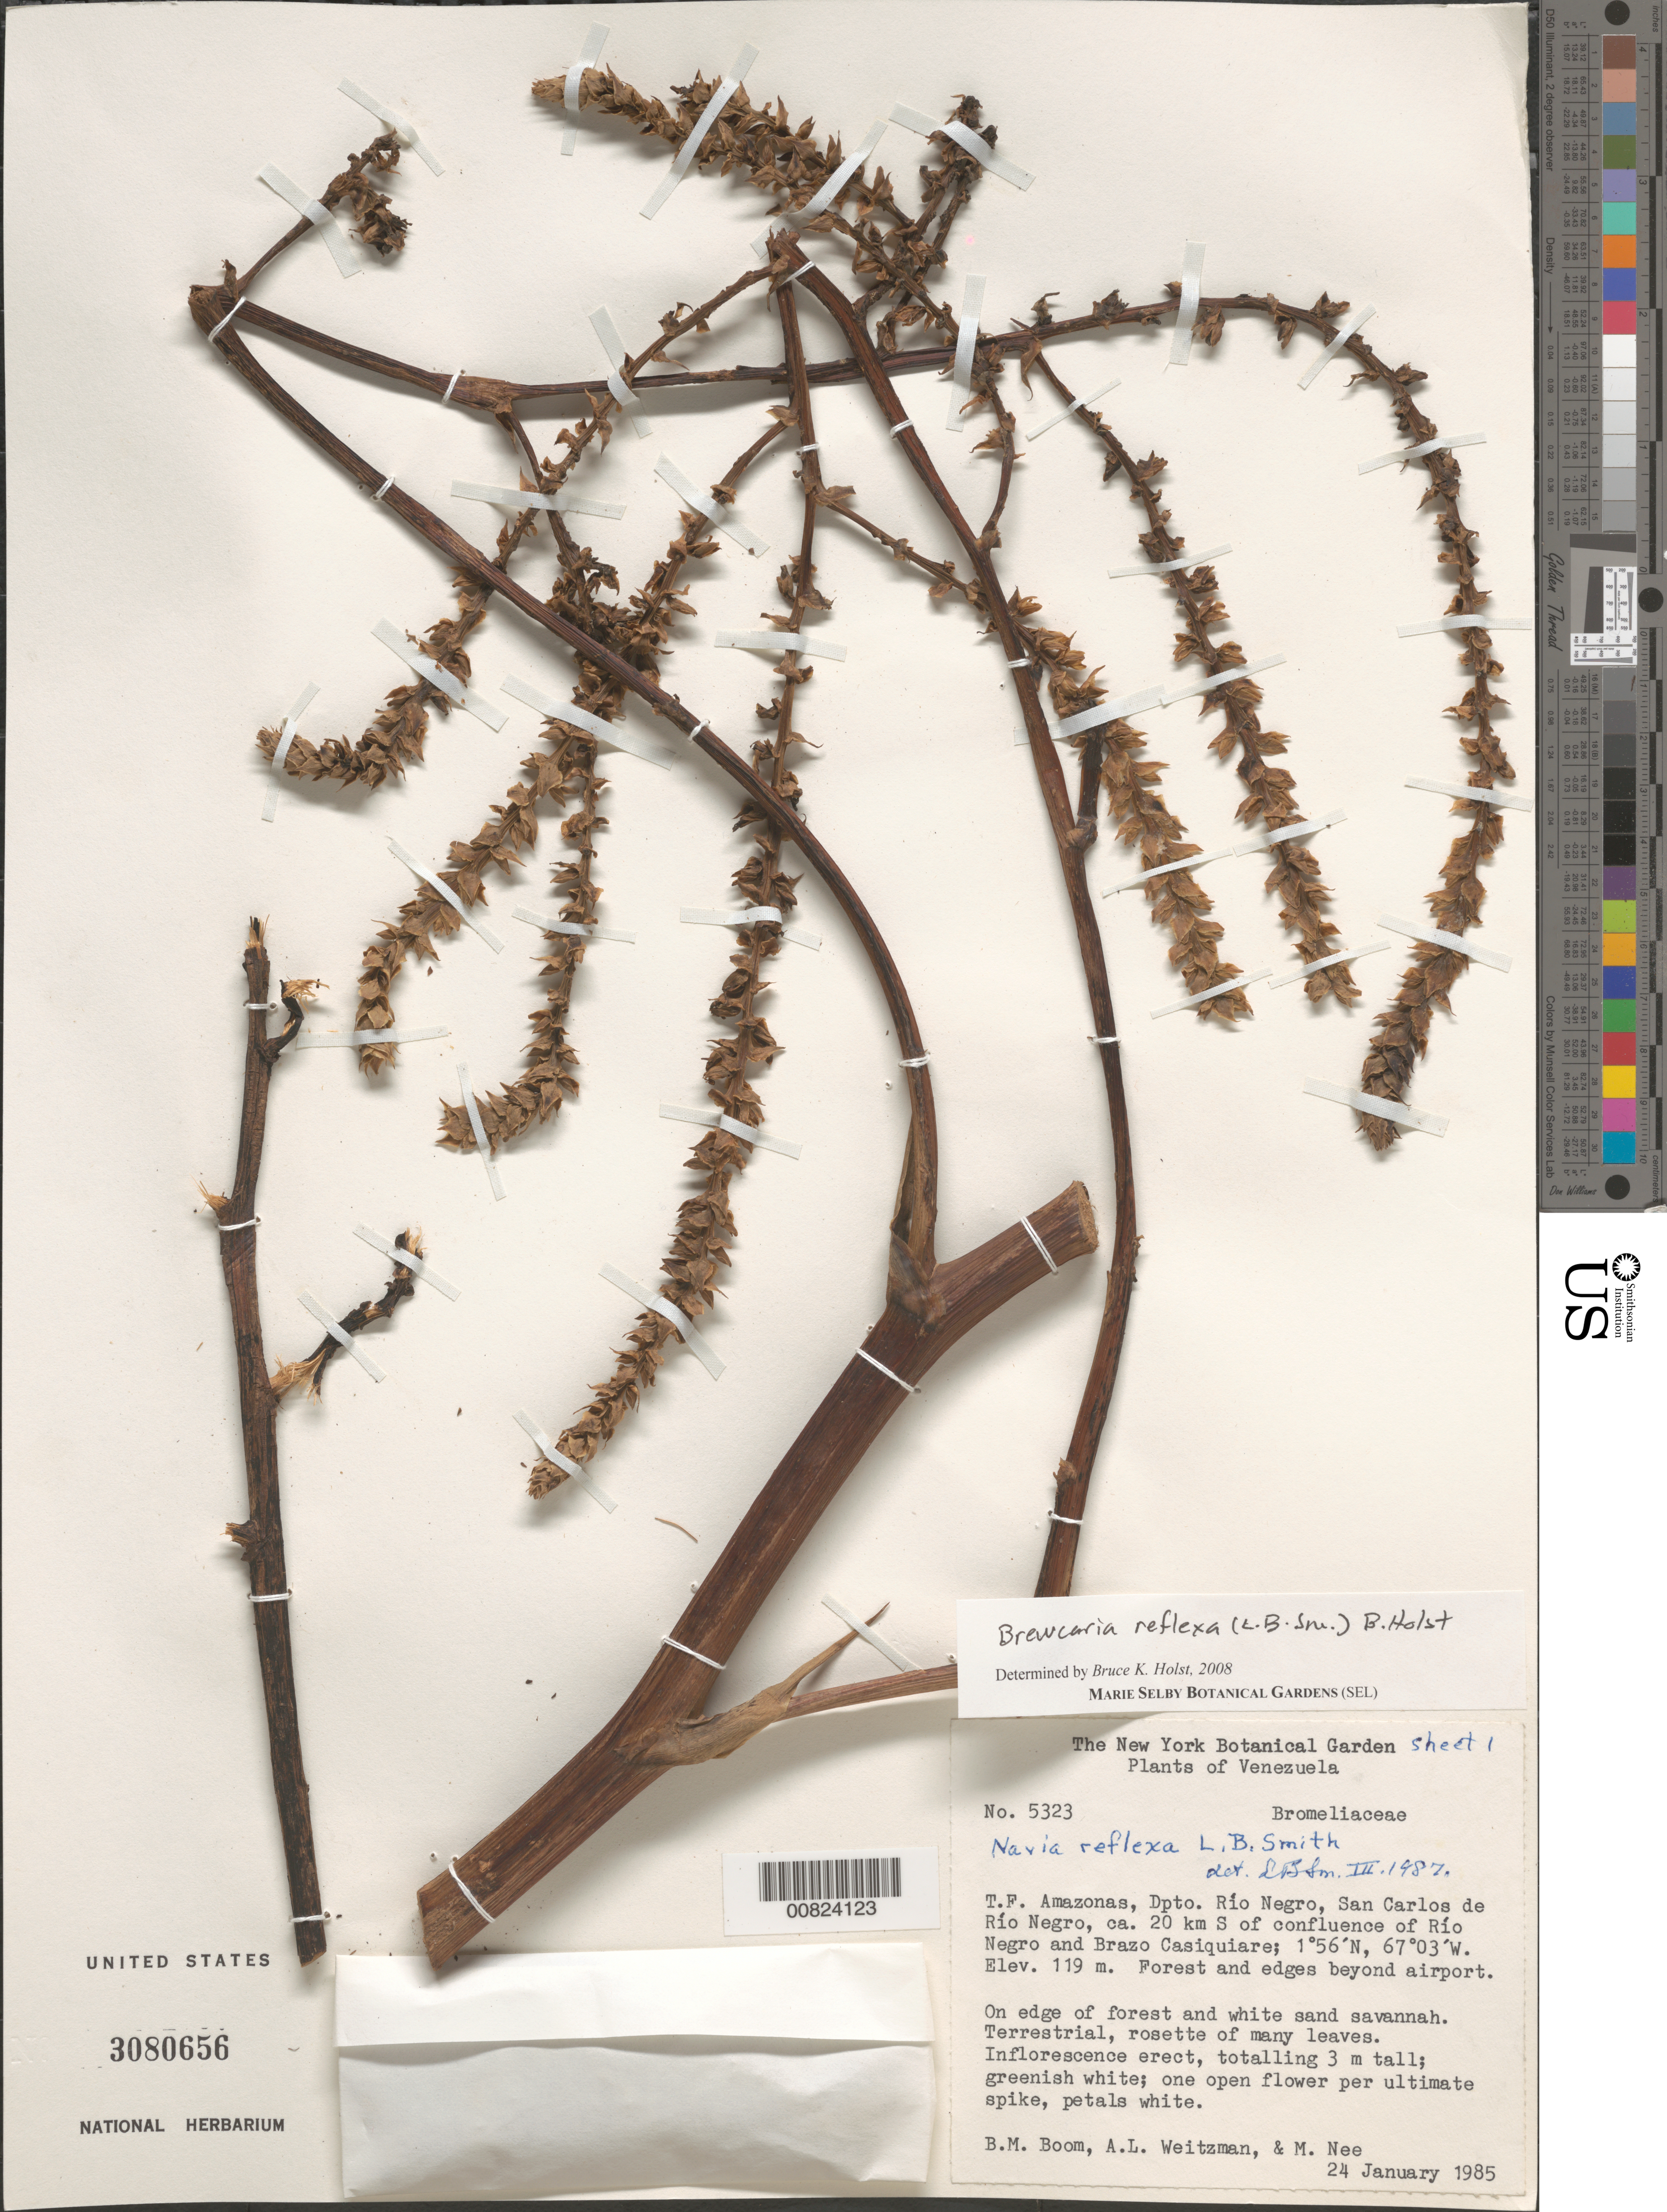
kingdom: Plantae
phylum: Tracheophyta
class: Liliopsida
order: Poales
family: Bromeliaceae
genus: Brewcaria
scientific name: Brewcaria reflexa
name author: (L.B. Sm.) B. Holst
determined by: Holst, Bruce K.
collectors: B. M. Boom, A. L. Weitzman & M. Nee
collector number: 5323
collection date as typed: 24-Jan-85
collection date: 1985-01-24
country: Venezuela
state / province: Amazonas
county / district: Río Negro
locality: San Carlos de Río Negro, ca. 20 km S of confl. of Río Negro and Brazo Casiquiare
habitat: Edge of forest and white sand savannah; forest and edges beyond airport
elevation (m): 119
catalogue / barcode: US 3080656